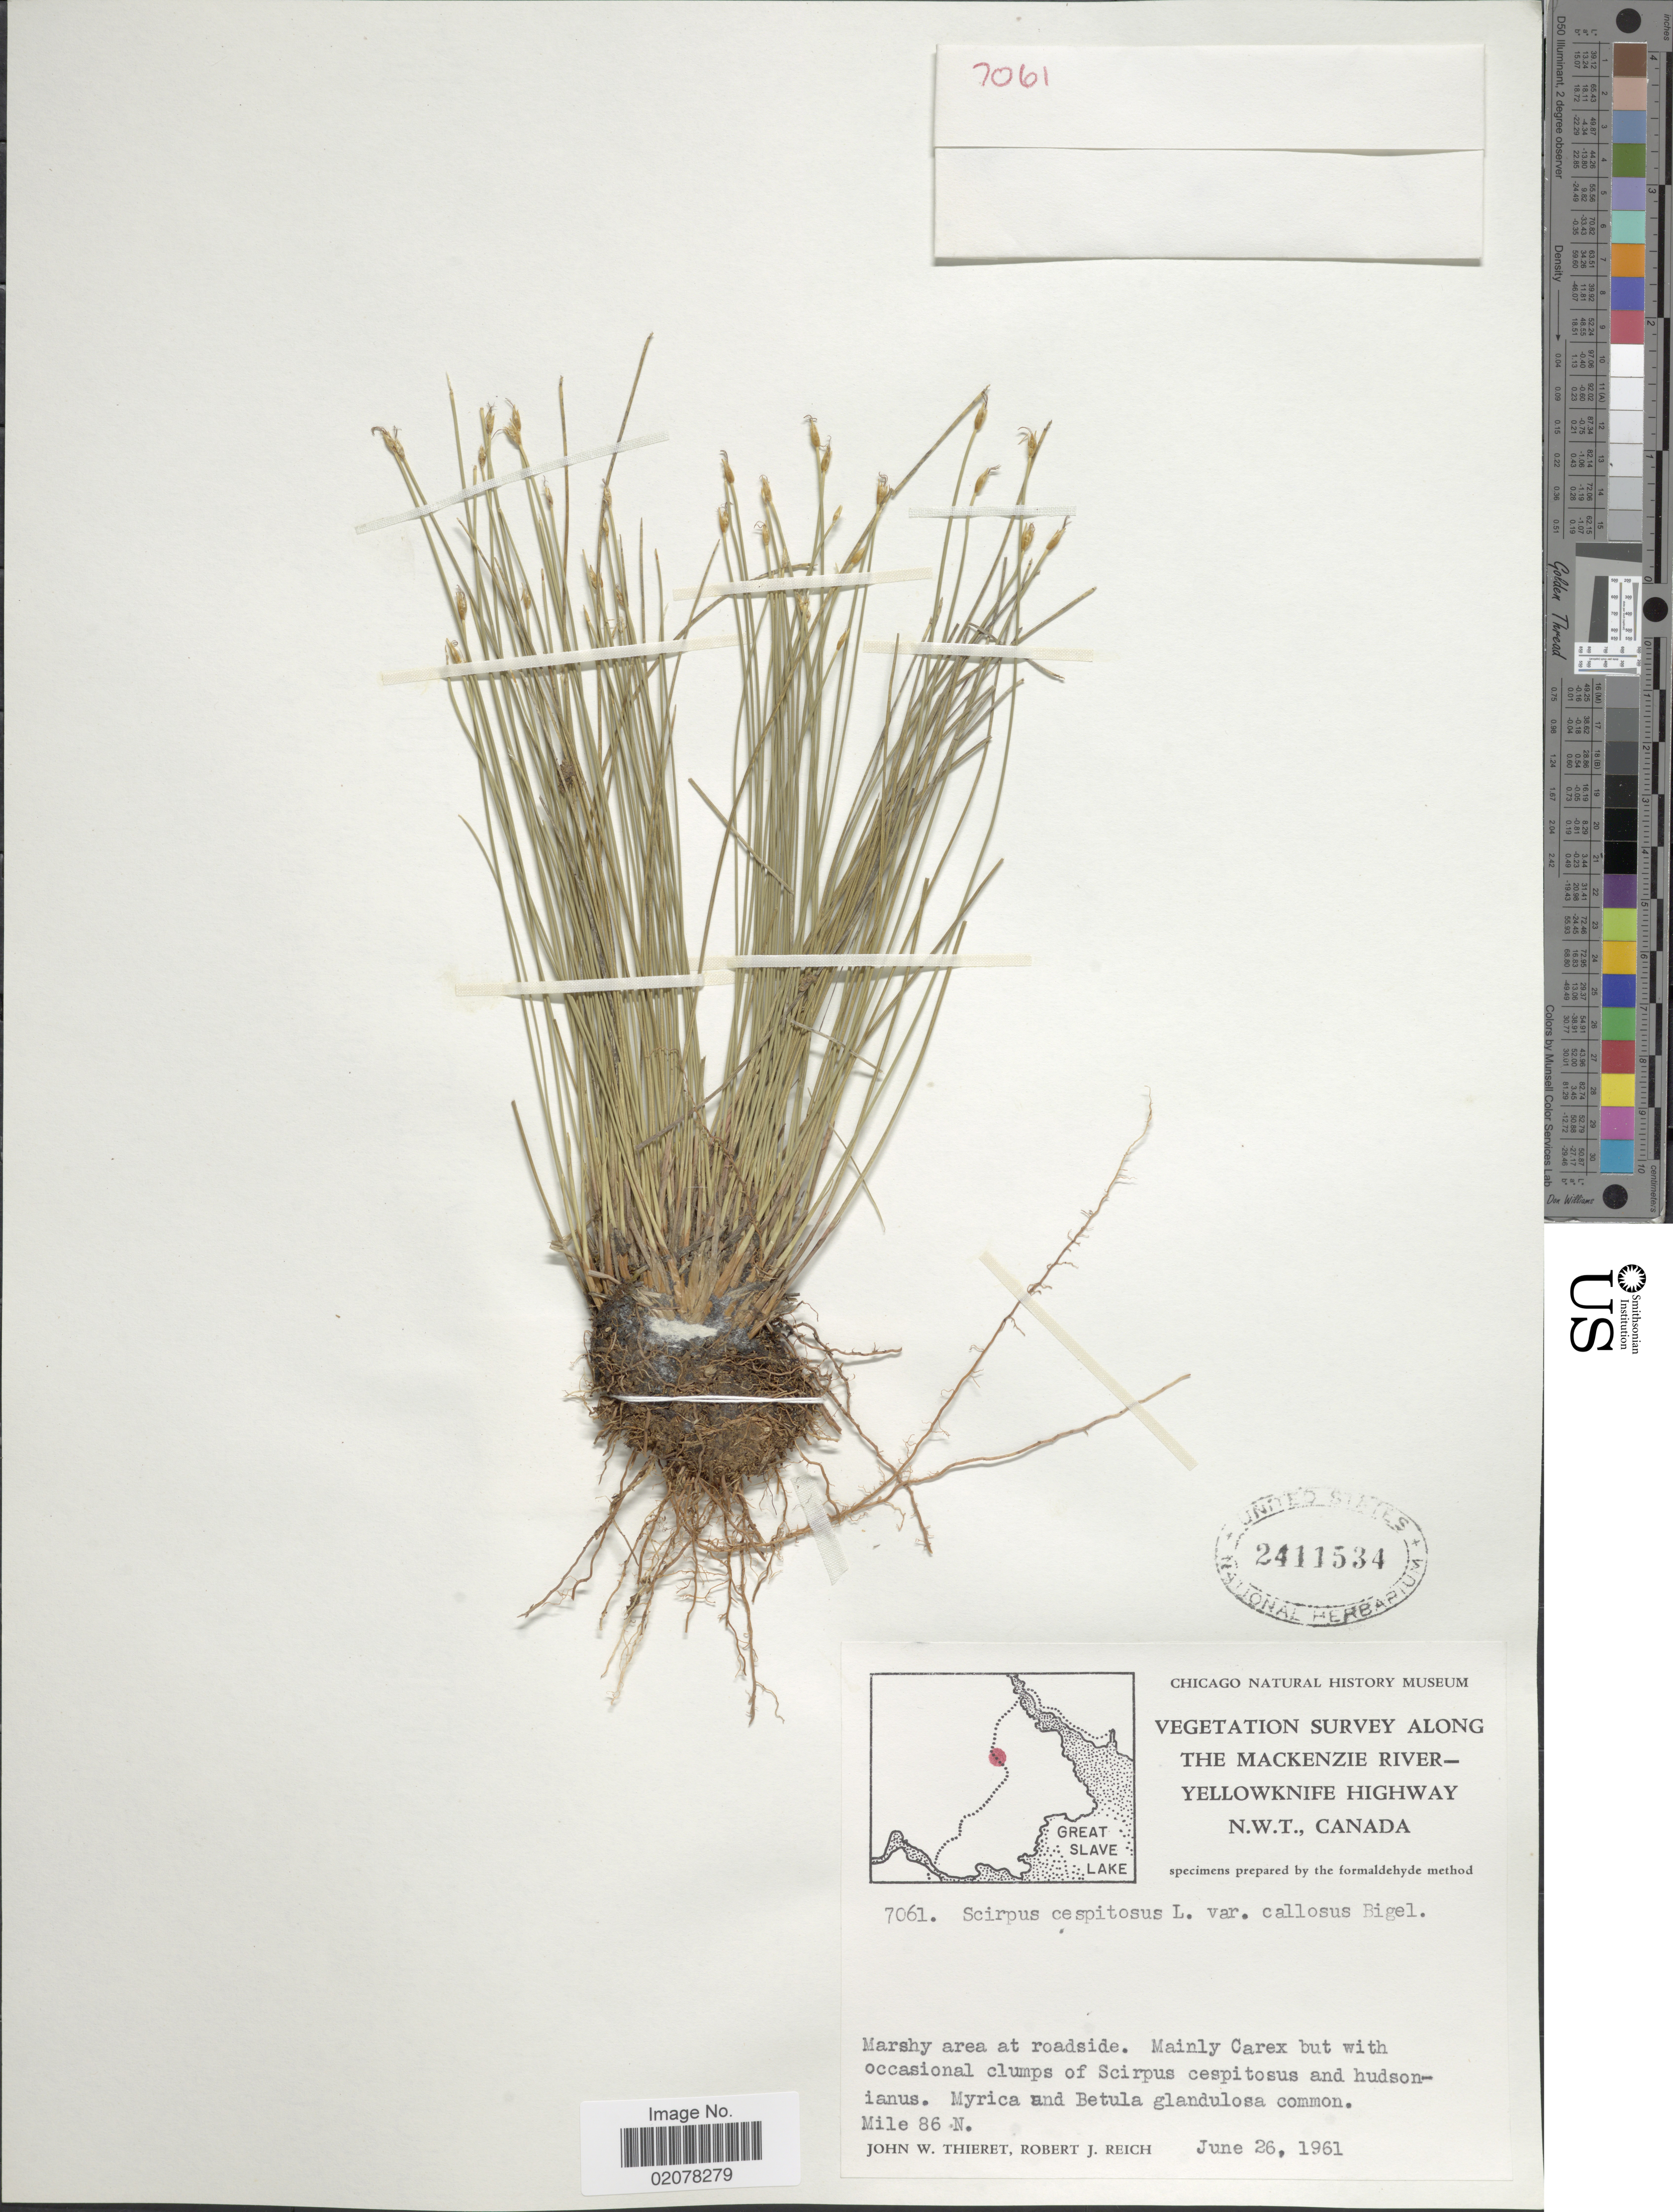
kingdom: Plantae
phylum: Tracheophyta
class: Liliopsida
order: Poales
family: Cyperaceae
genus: Trichophorum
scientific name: Trichophorum cespitosum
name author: (L.) Hartm.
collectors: J. W. Thieret & R. Reich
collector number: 7061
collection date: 1961-06-26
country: Canada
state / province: Northwest Territories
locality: Vegetation Survey along the Mackenzie River-Yellowknife Highway, marshy area at roadside, Mainly Carex, mile 86 N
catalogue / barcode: US 2411534